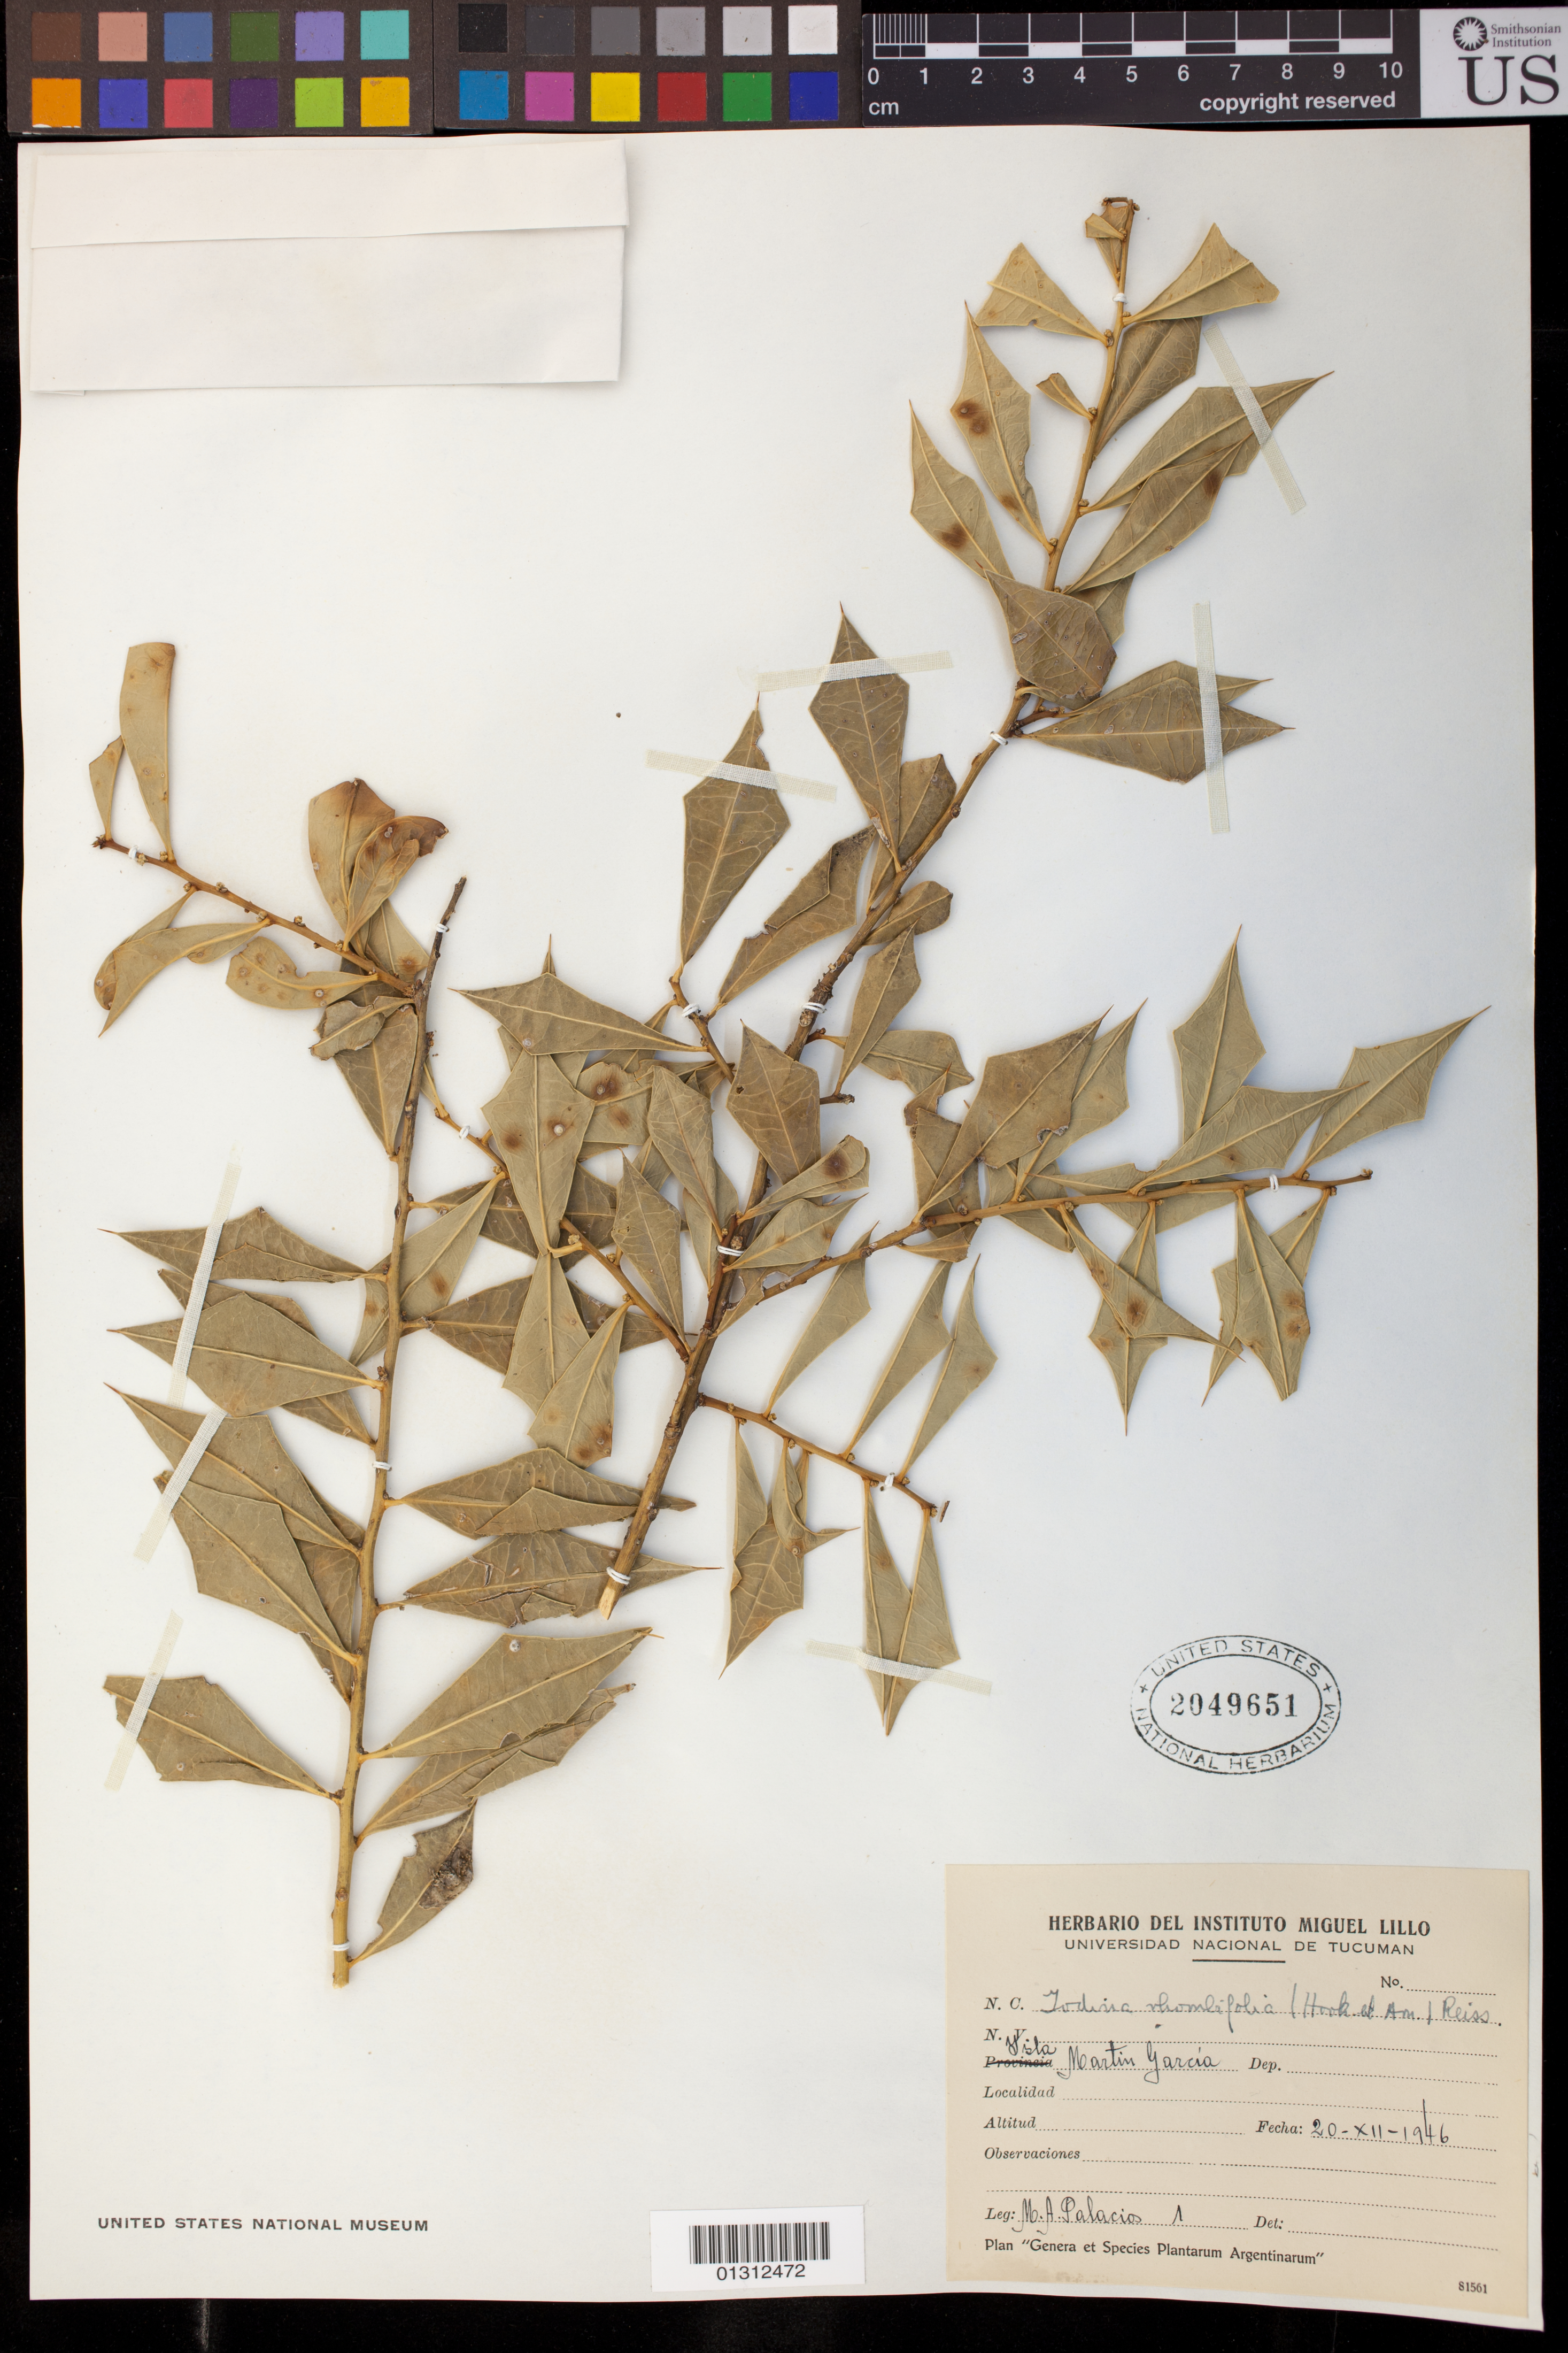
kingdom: Plantae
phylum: Tracheophyta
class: Magnoliopsida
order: Santalales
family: Cervantesiaceae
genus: Jodina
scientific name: Jodina rhombifolia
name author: (Hook. & Arn.) Reissek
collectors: M. Palacios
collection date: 1946-12-20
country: Argentina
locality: Isla Martin Garcia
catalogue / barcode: US 2049651